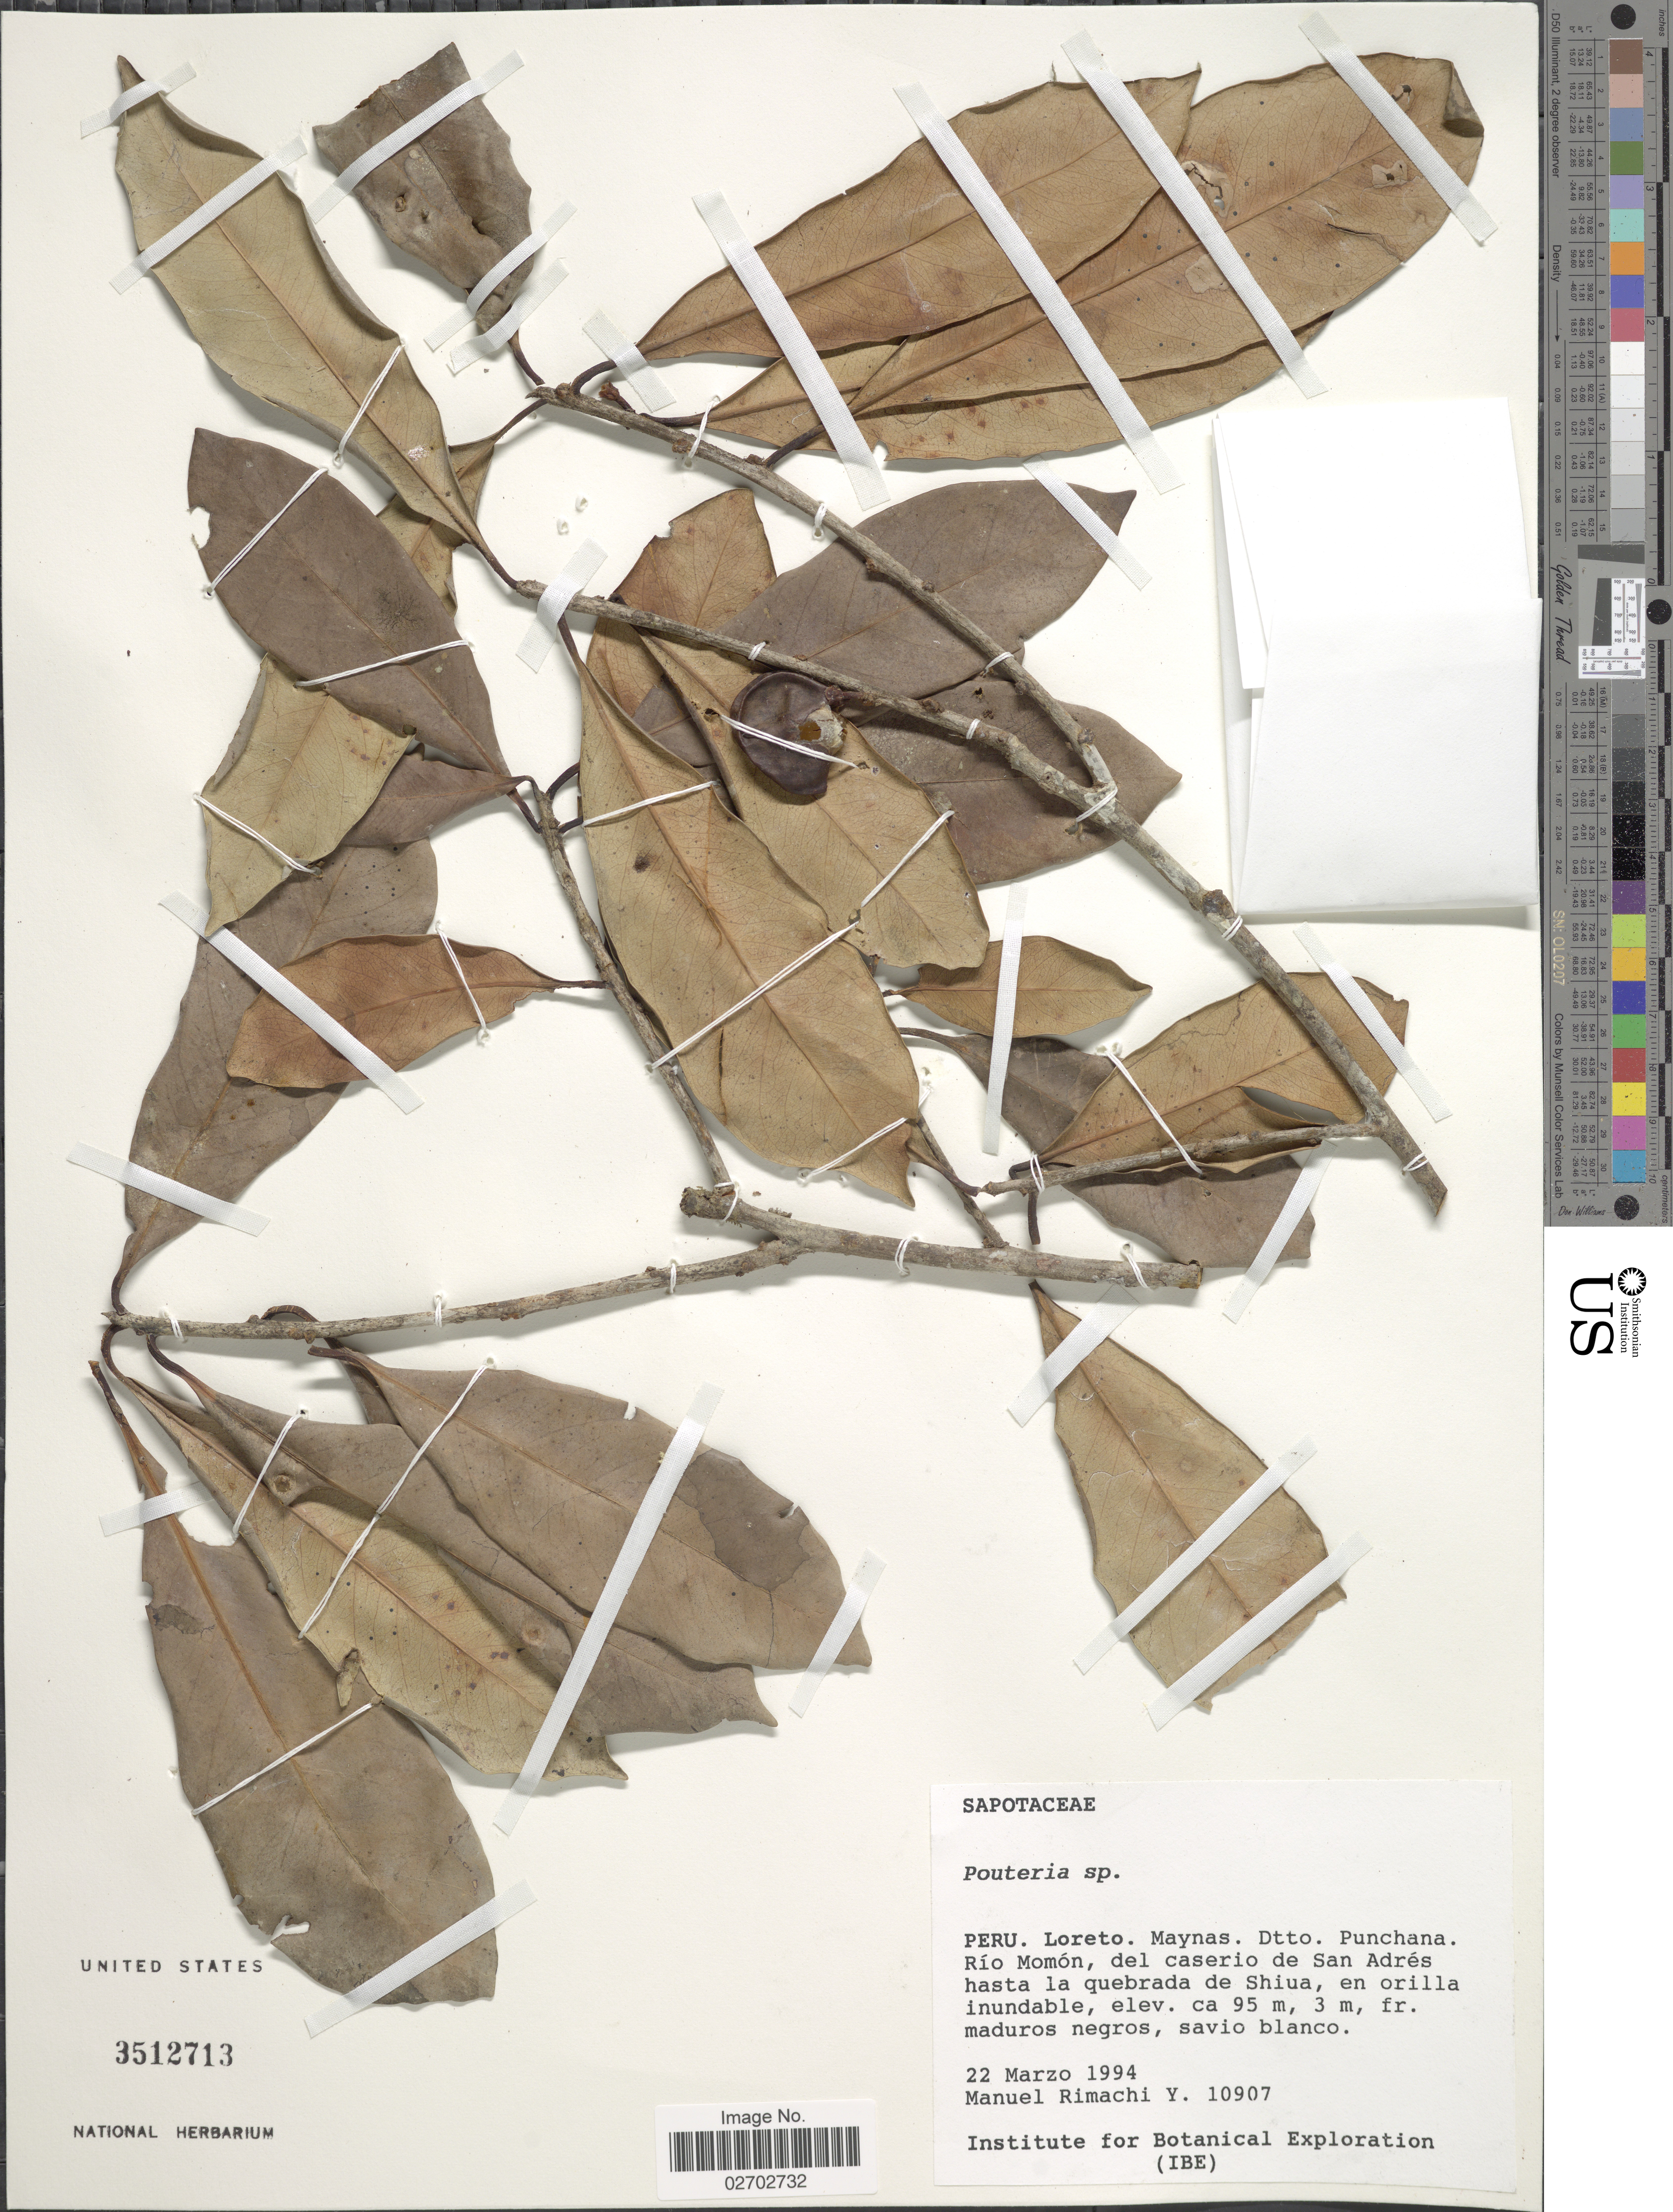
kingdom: Plantae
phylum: Tracheophyta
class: Magnoliopsida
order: Ericales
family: Sapotaceae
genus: Pouteria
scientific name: Pouteria sp.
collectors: M. Rimachi Y.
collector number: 10907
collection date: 1994-03-22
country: Peru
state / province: Loreto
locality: Maynas. Dtto. Punchana. Rio Momon, del caserio de San Andres hasta la quebrada de Shiua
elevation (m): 95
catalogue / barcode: US 3512713